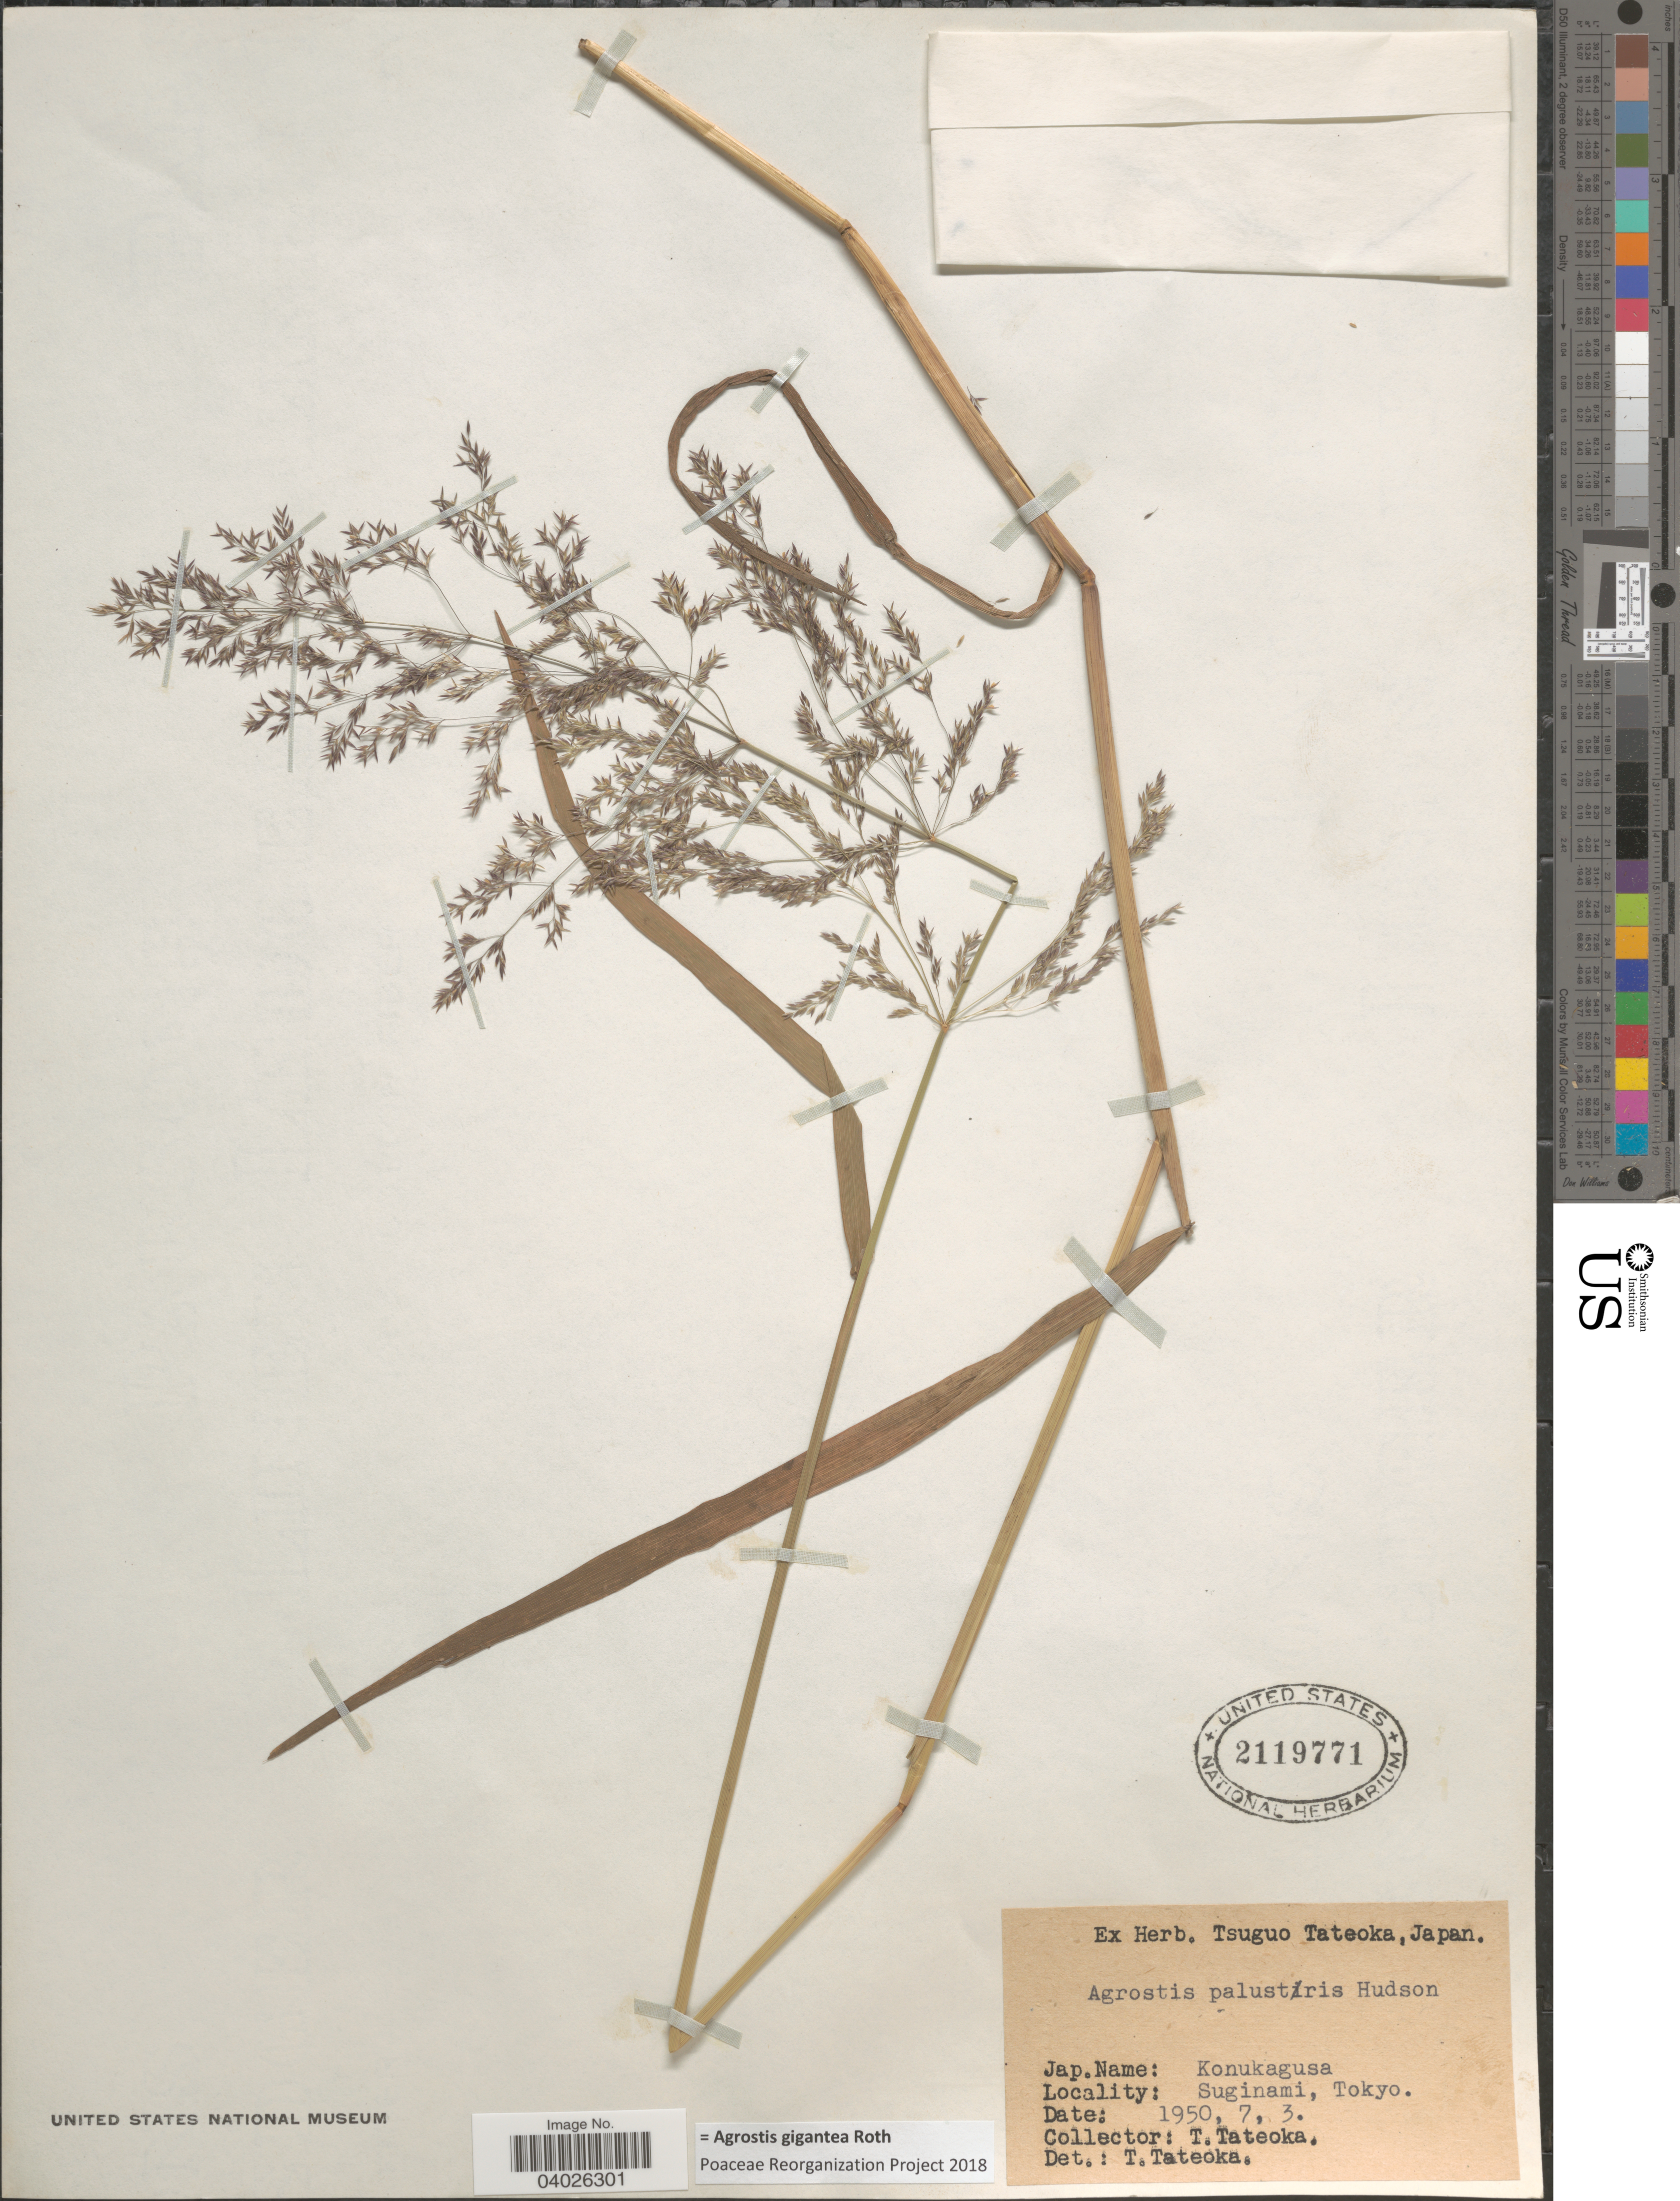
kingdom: Plantae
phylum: Tracheophyta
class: Liliopsida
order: Poales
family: Poaceae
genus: Agrostis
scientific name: Agrostis gigantea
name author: Roth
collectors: T. Tateoka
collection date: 1950-07-03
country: Japan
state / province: Tokyo, Federal City of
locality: Suginami.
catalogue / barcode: US 2119771